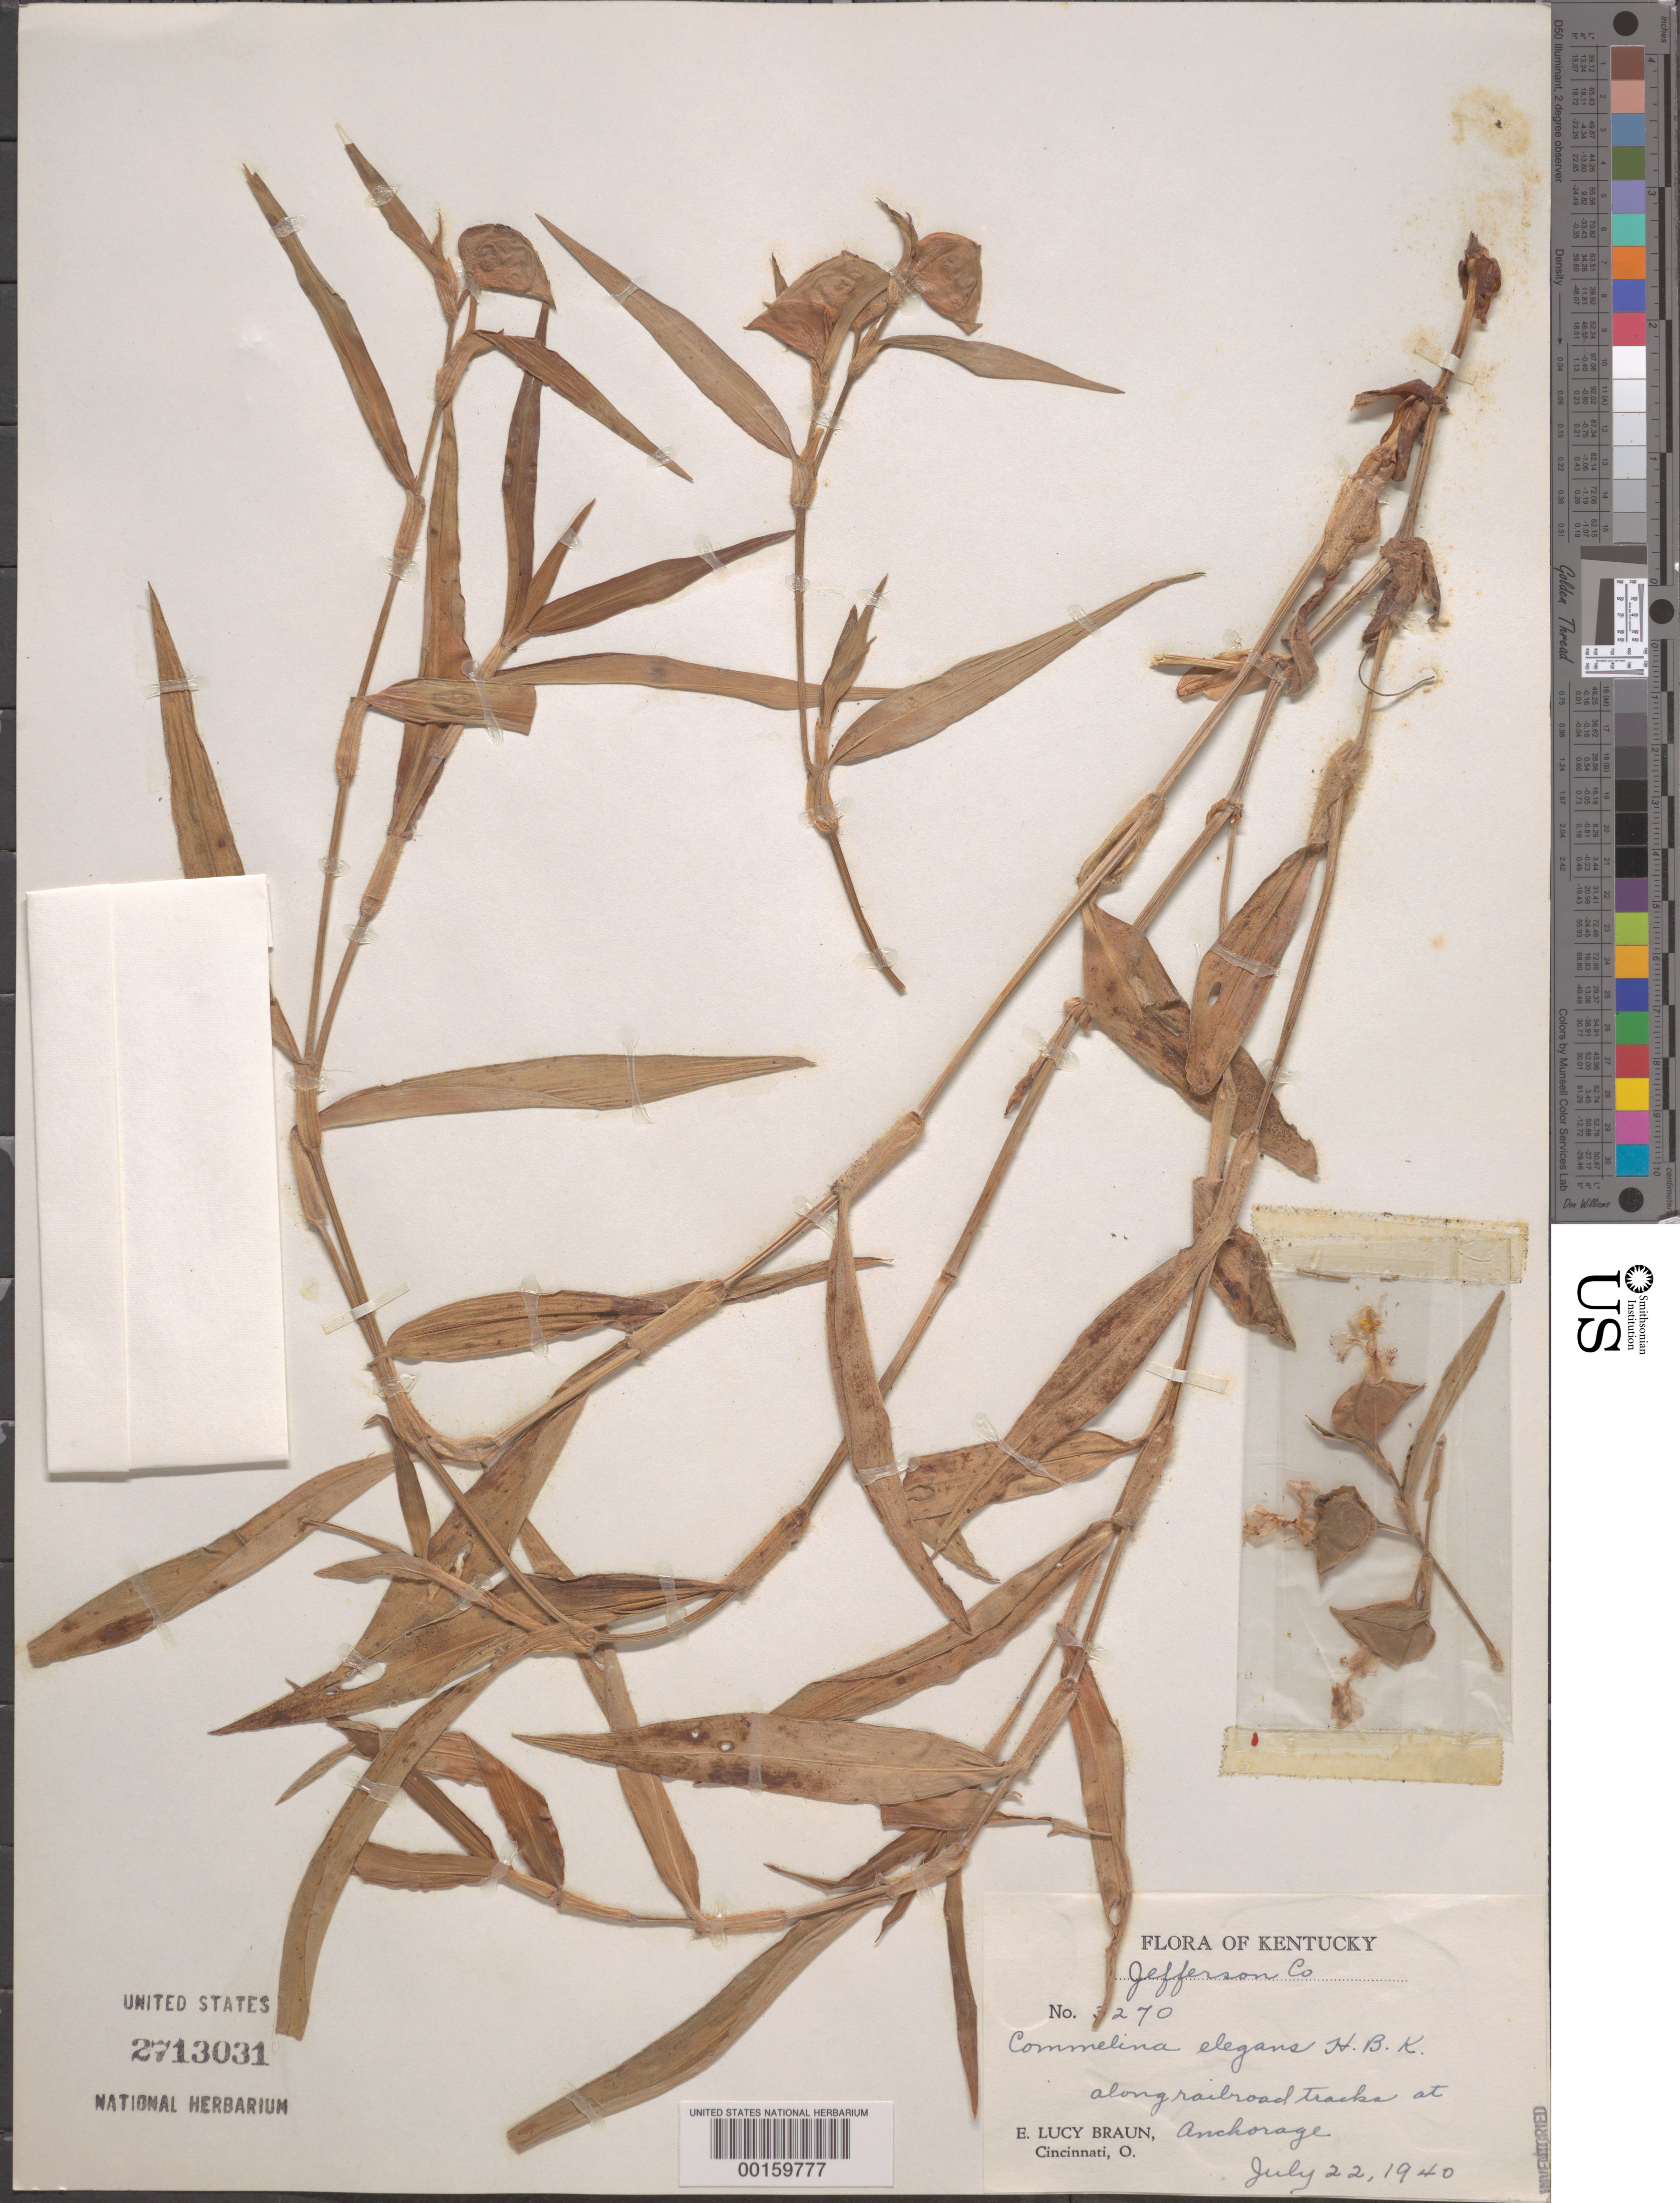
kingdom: Plantae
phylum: Tracheophyta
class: Liliopsida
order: Commelinales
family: Commelinaceae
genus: Commelina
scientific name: Commelina erecta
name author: L.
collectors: E. L. Braun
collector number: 3270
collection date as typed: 22 Jul 1940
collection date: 1940-07-22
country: United States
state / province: Kentucky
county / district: Jefferson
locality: Anchorage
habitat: Along railroad tracks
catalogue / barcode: US 2713031